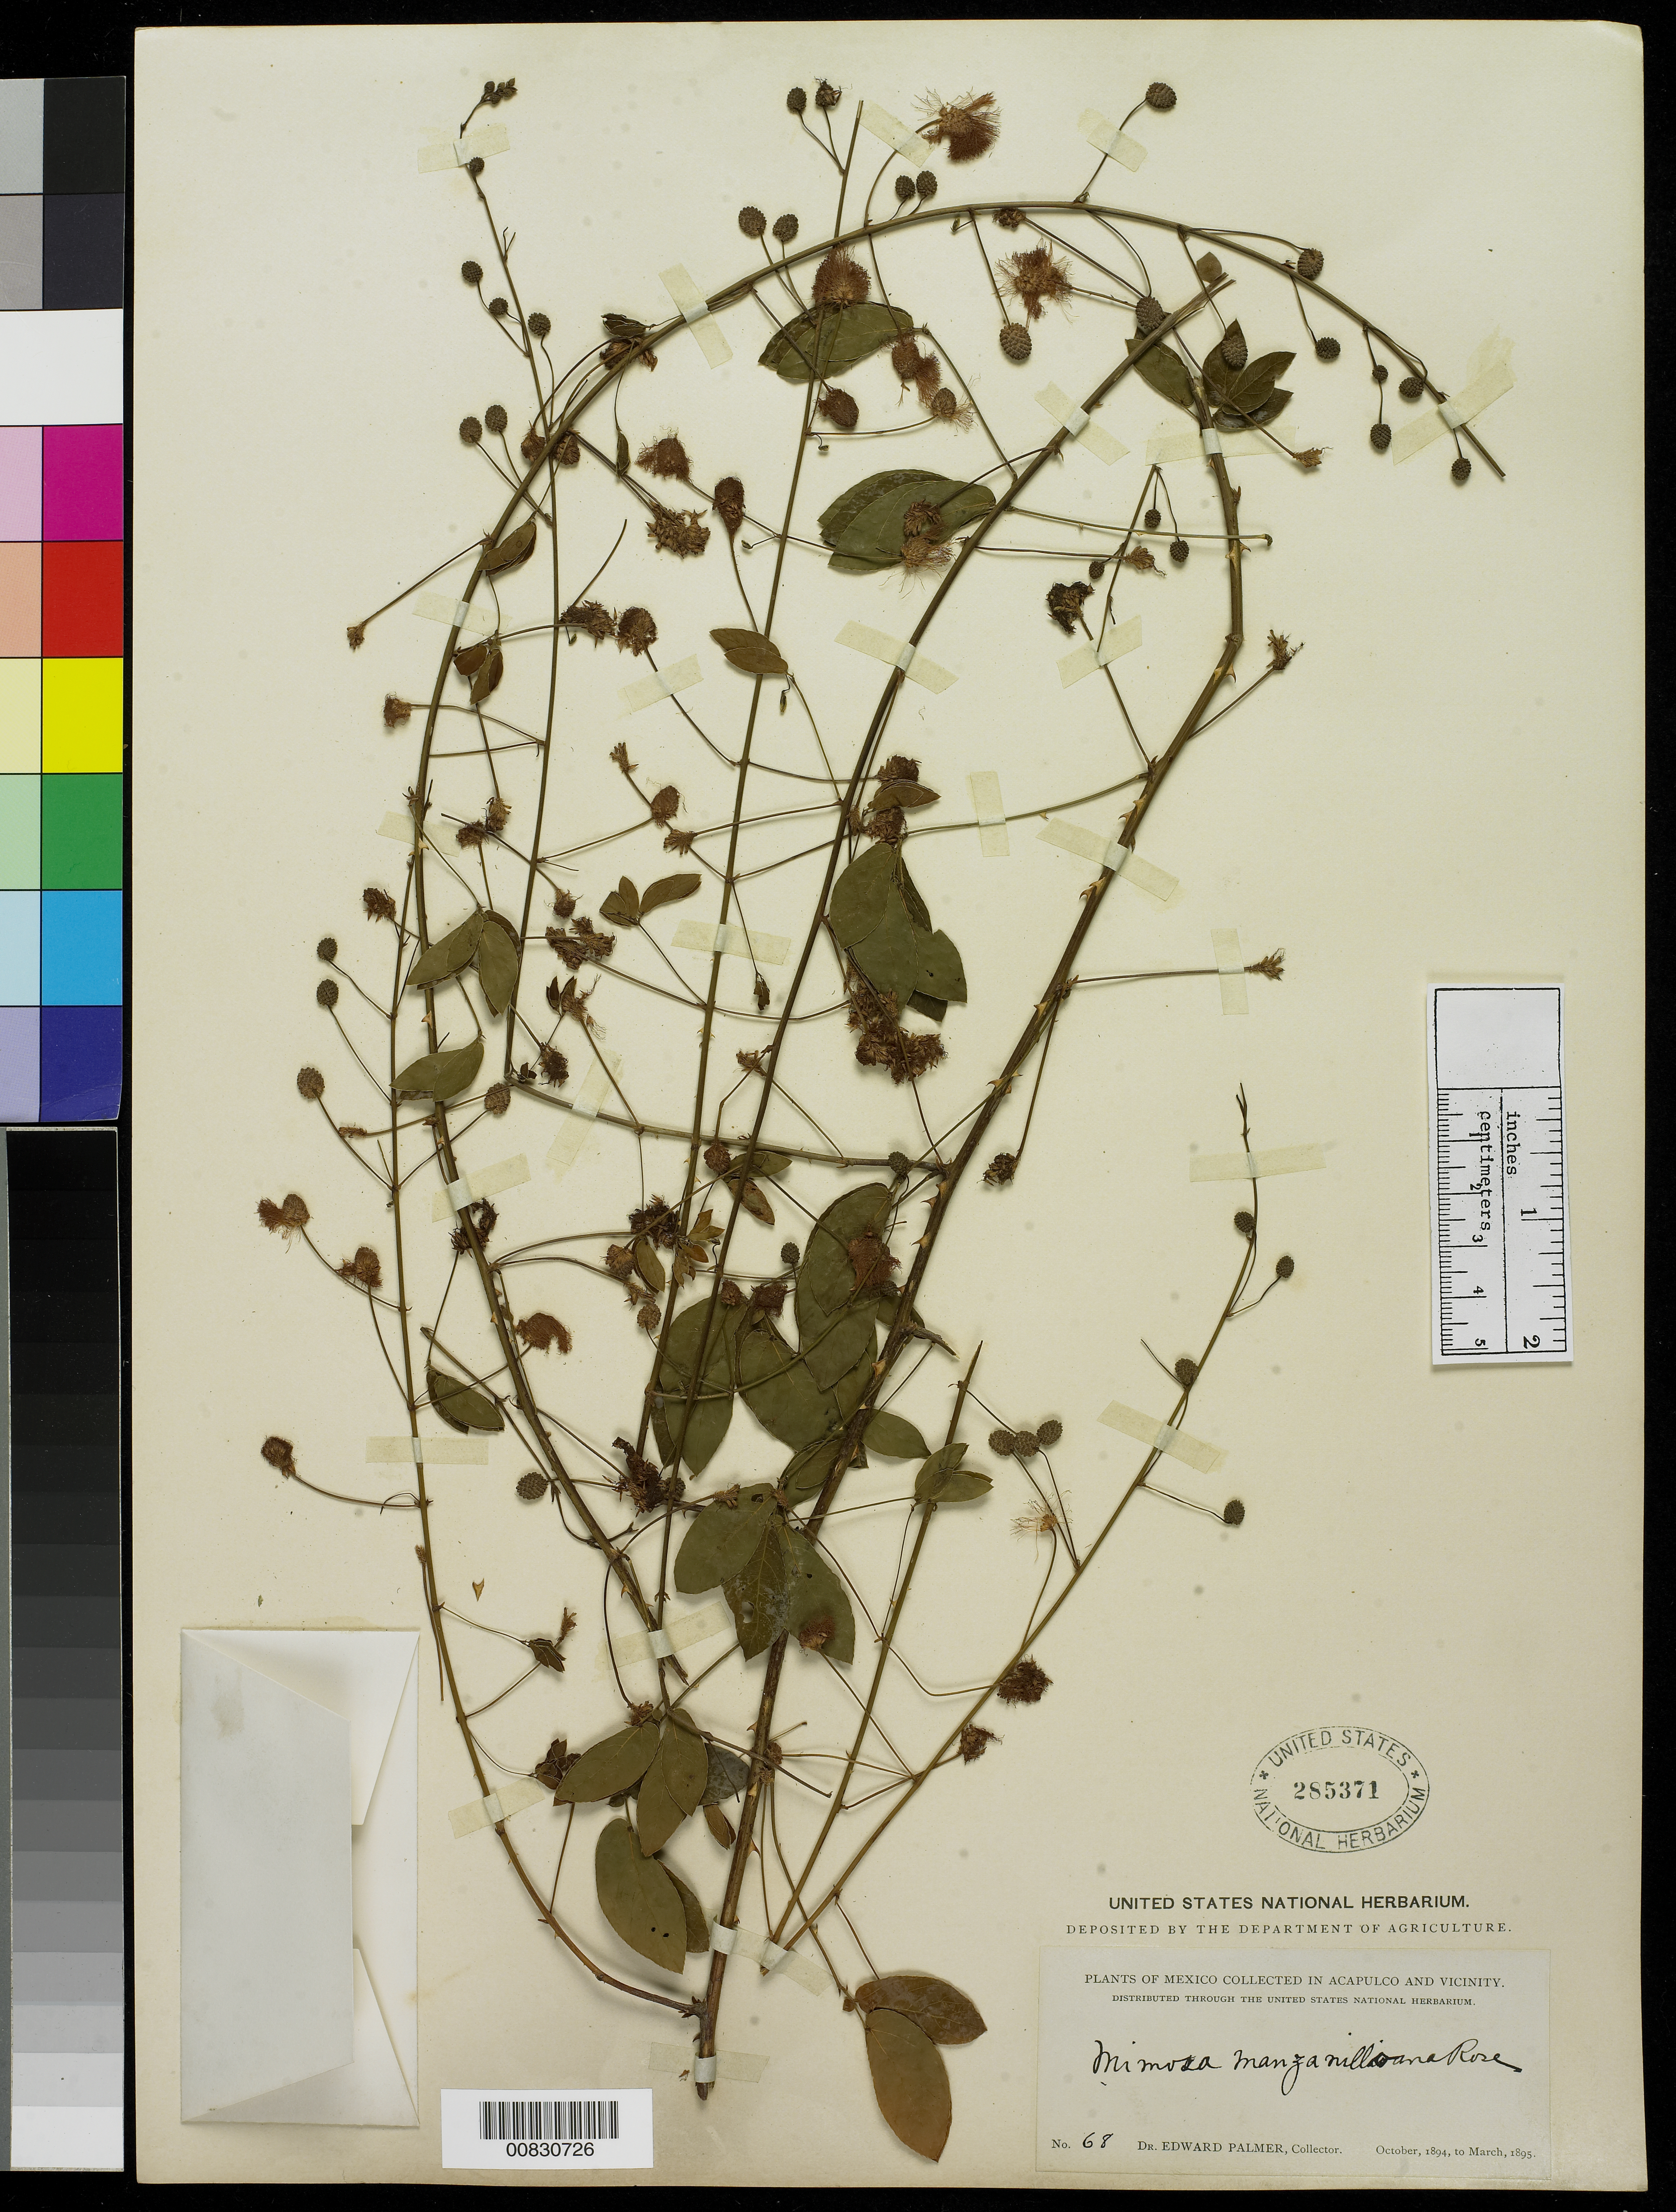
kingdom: Plantae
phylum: Tracheophyta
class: Magnoliopsida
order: Fabales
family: Fabaceae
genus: Mimosa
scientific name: Mimosa albida var. glabrior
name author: B.L. Rob.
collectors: E. Palmer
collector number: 68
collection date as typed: Oct 1894 to -- Mar 1895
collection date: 1894-10/1895-03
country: Mexico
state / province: Guerrero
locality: Acapulco, Guerrero and vicinity.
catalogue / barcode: US 285371